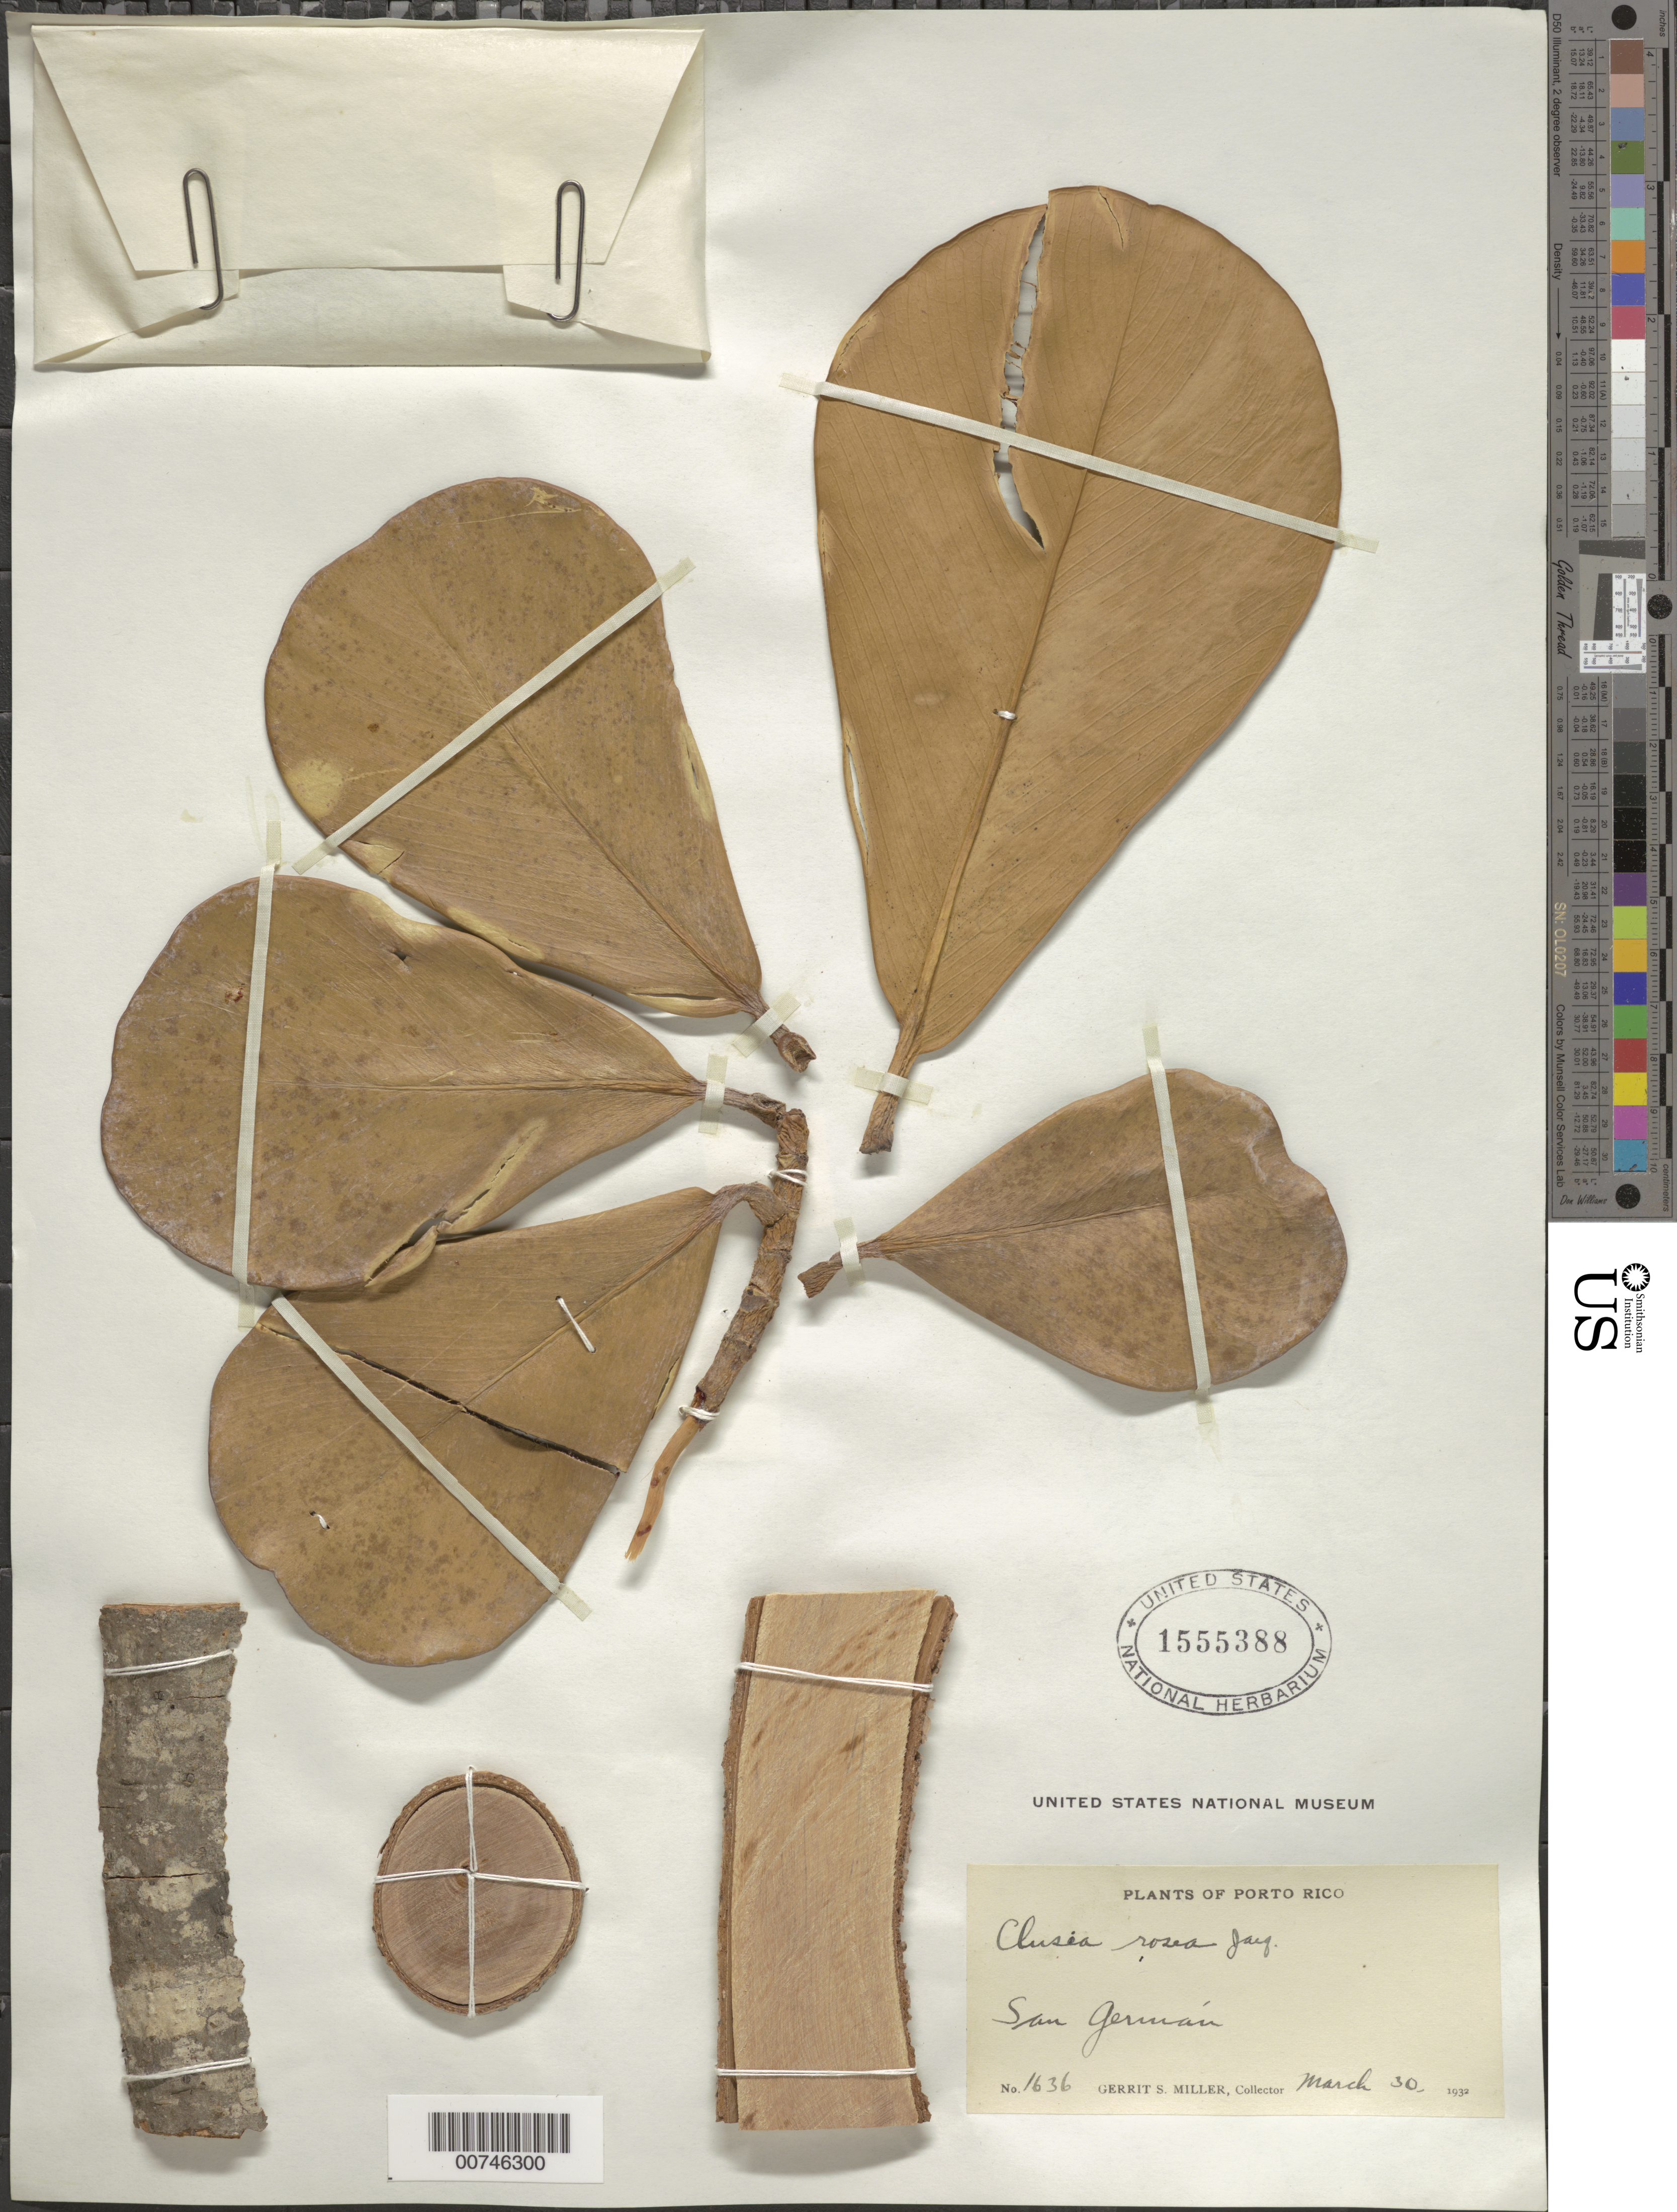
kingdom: Plantae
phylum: Tracheophyta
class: Magnoliopsida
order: Malpighiales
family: Clusiaceae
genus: Clusia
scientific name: Clusia rosea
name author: Jacq.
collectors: G. S. Miller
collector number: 1636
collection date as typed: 30 Mar 1932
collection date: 1932-03-30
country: Puerto Rico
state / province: San Germán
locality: San Germán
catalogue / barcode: US 1555388